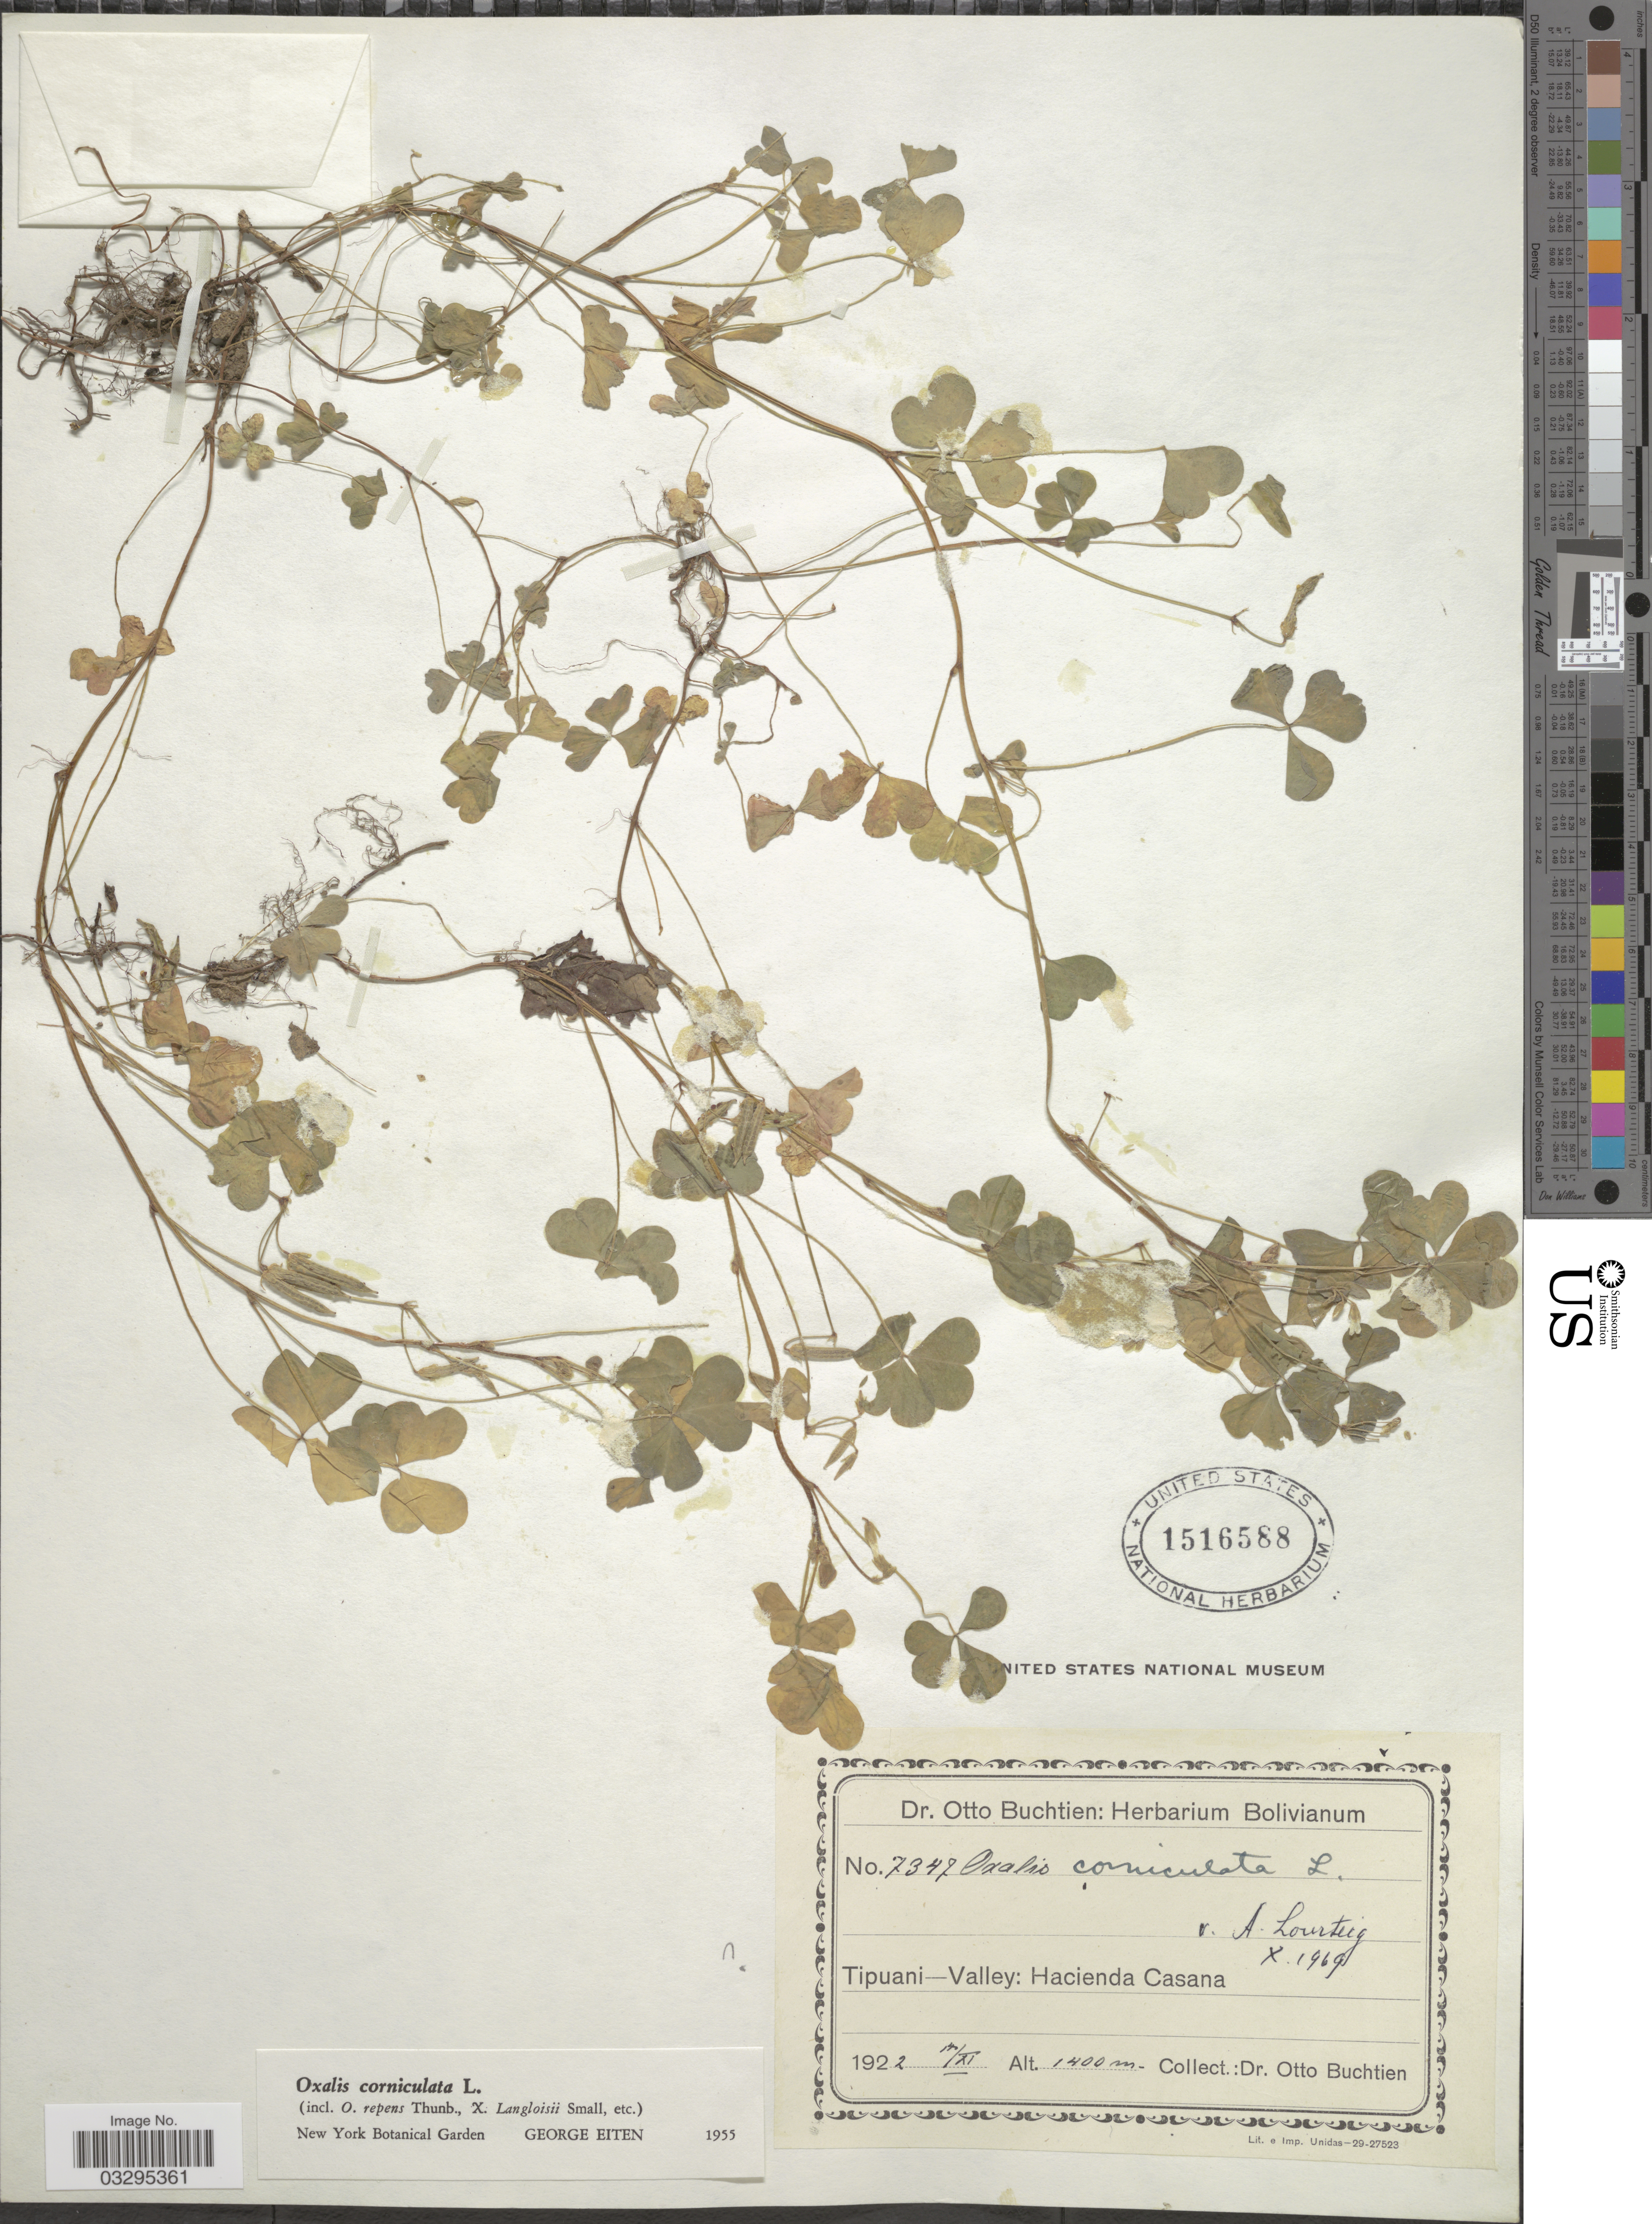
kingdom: Plantae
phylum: Tracheophyta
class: Magnoliopsida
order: Oxalidales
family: Oxalidaceae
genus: Oxalis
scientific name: Oxalis corniculata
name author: L.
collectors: O. Buchtien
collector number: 7347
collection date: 1922-11-14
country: Bolivia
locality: Tipuani-Valley: Hacienda Casana.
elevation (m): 1400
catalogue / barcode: US 1516588